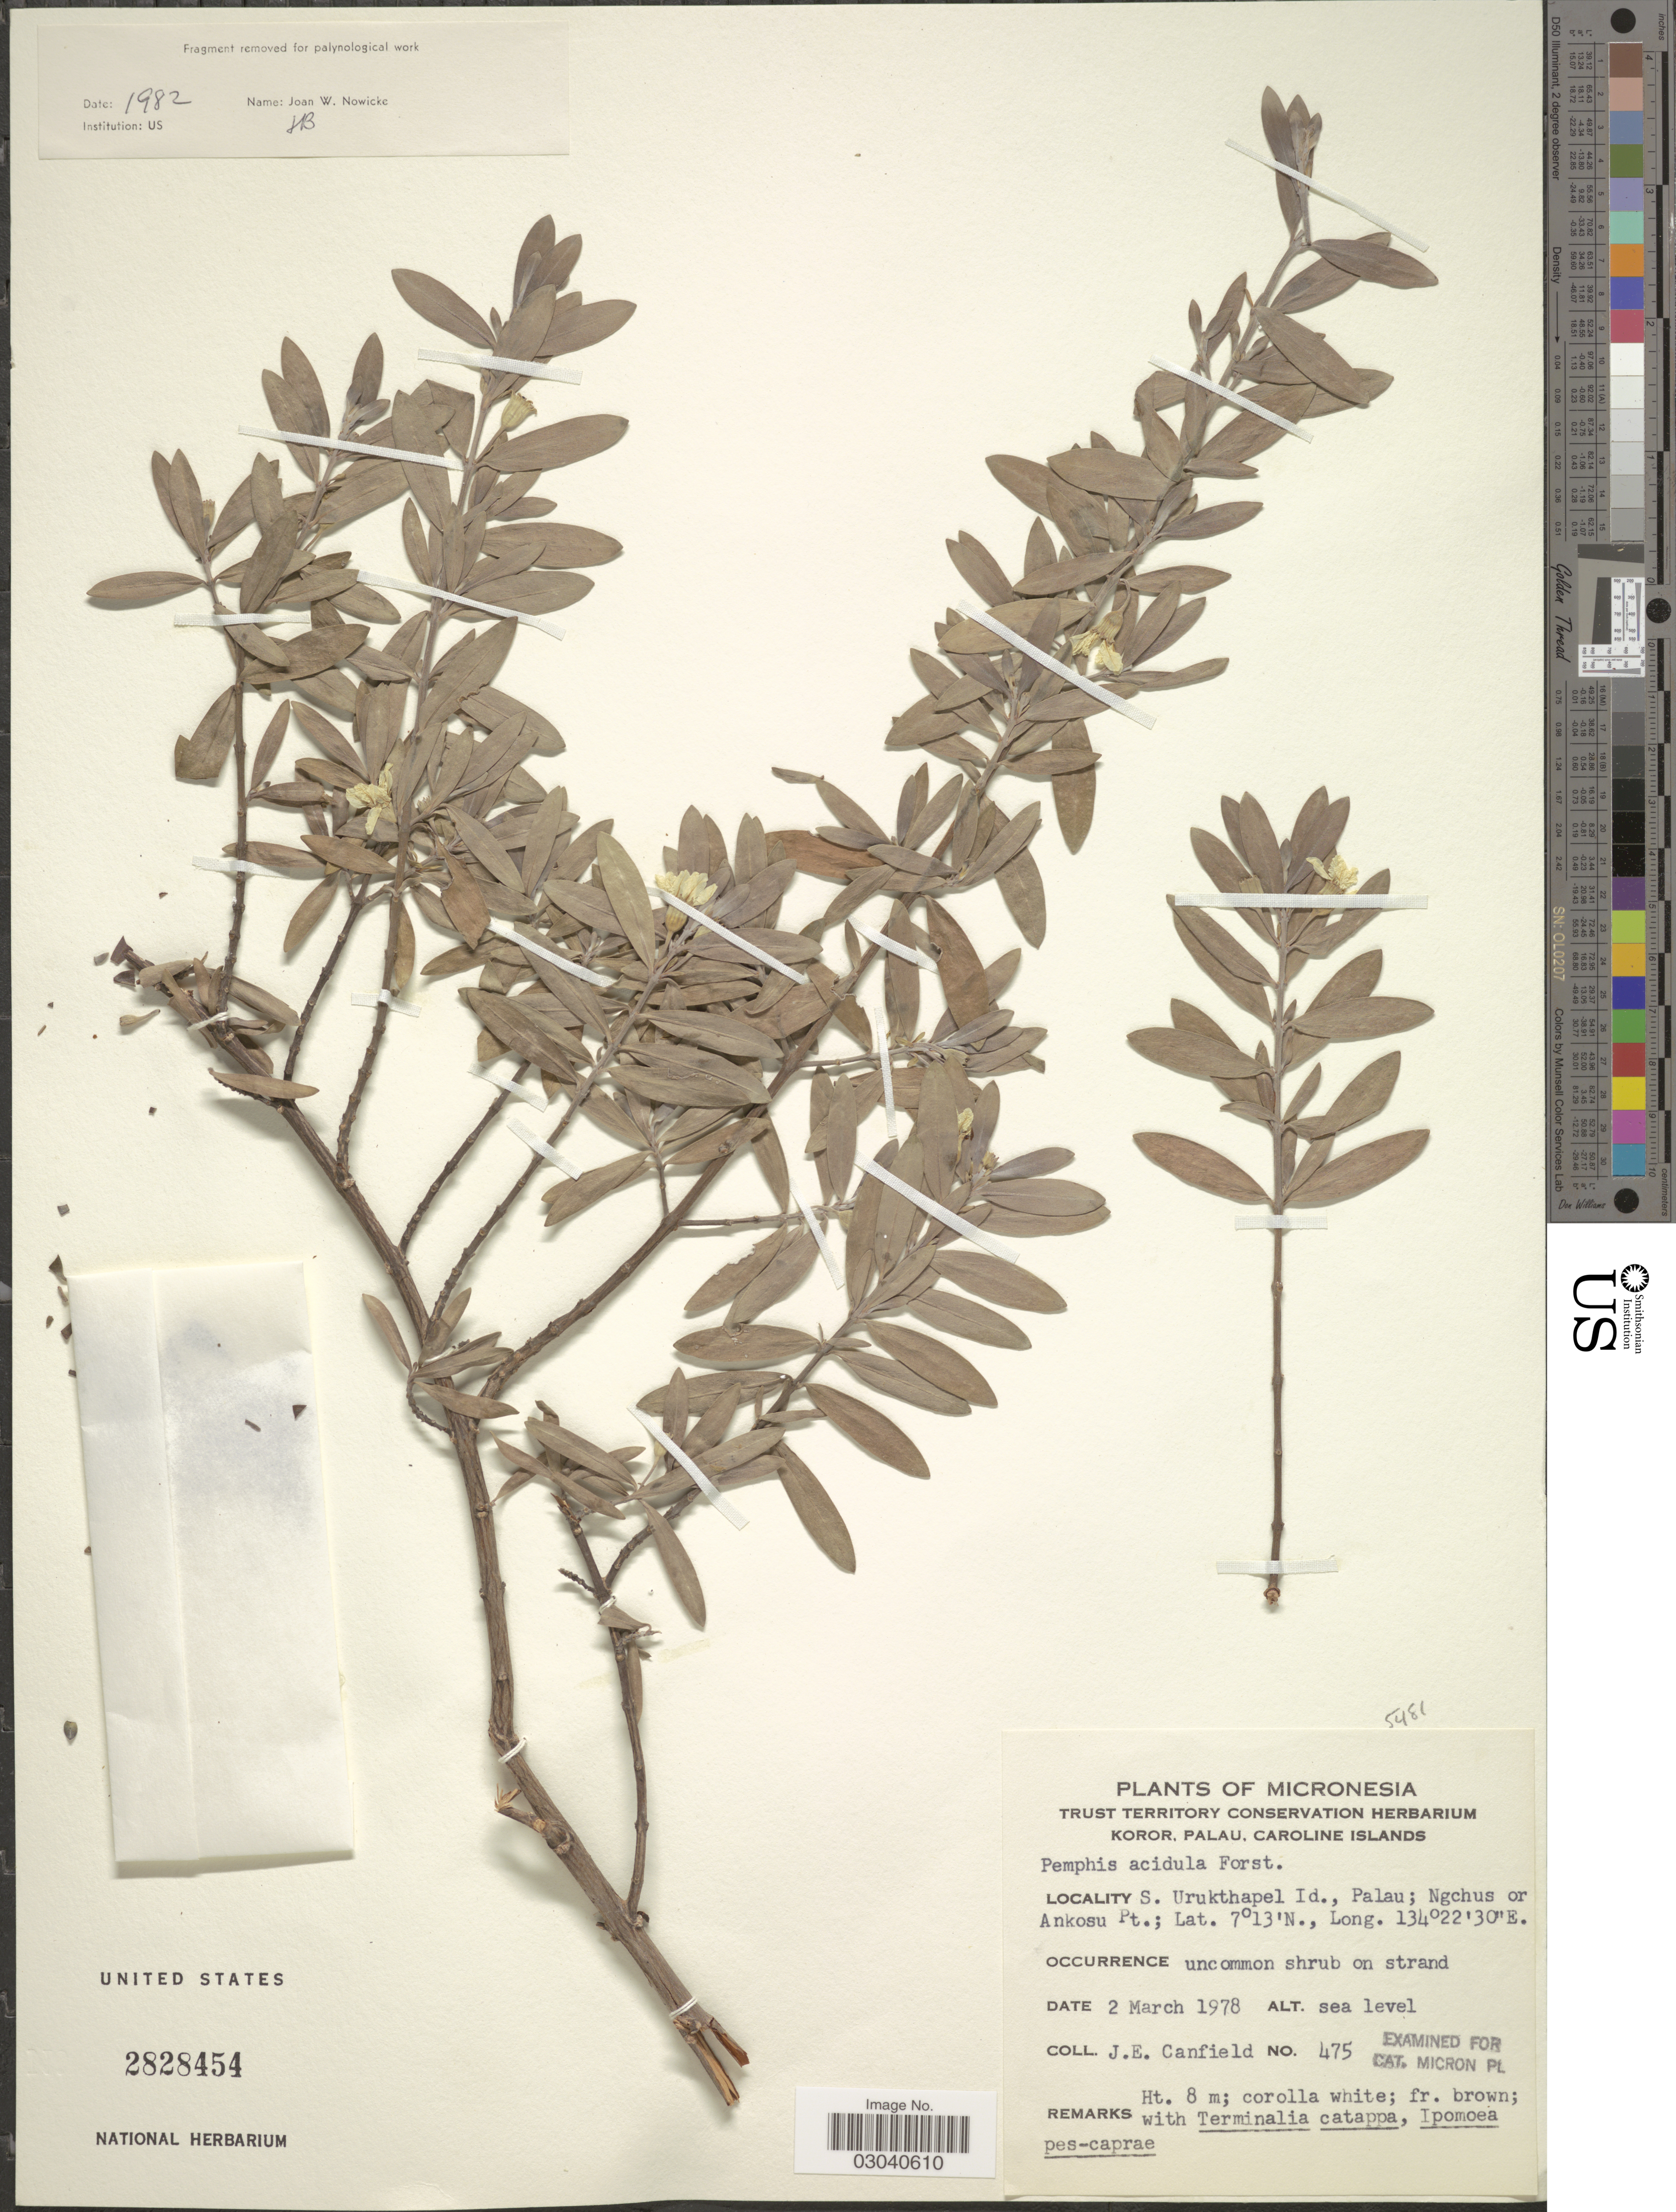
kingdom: Plantae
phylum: Tracheophyta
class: Magnoliopsida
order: Myrtales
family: Lythraceae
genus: Pemphis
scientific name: Pemphis acidula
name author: J.R. Forst. & G. Forst.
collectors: J. E. Canfield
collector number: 475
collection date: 1978-03-02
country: Palau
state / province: Koror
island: Ngeruktabel [Urukthapel]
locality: Micronesia. Koror, Palau, Caroline Islands. S. Urukthapel Id., Palau; Ngchus or Ankosu Pt.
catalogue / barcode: US 2828454